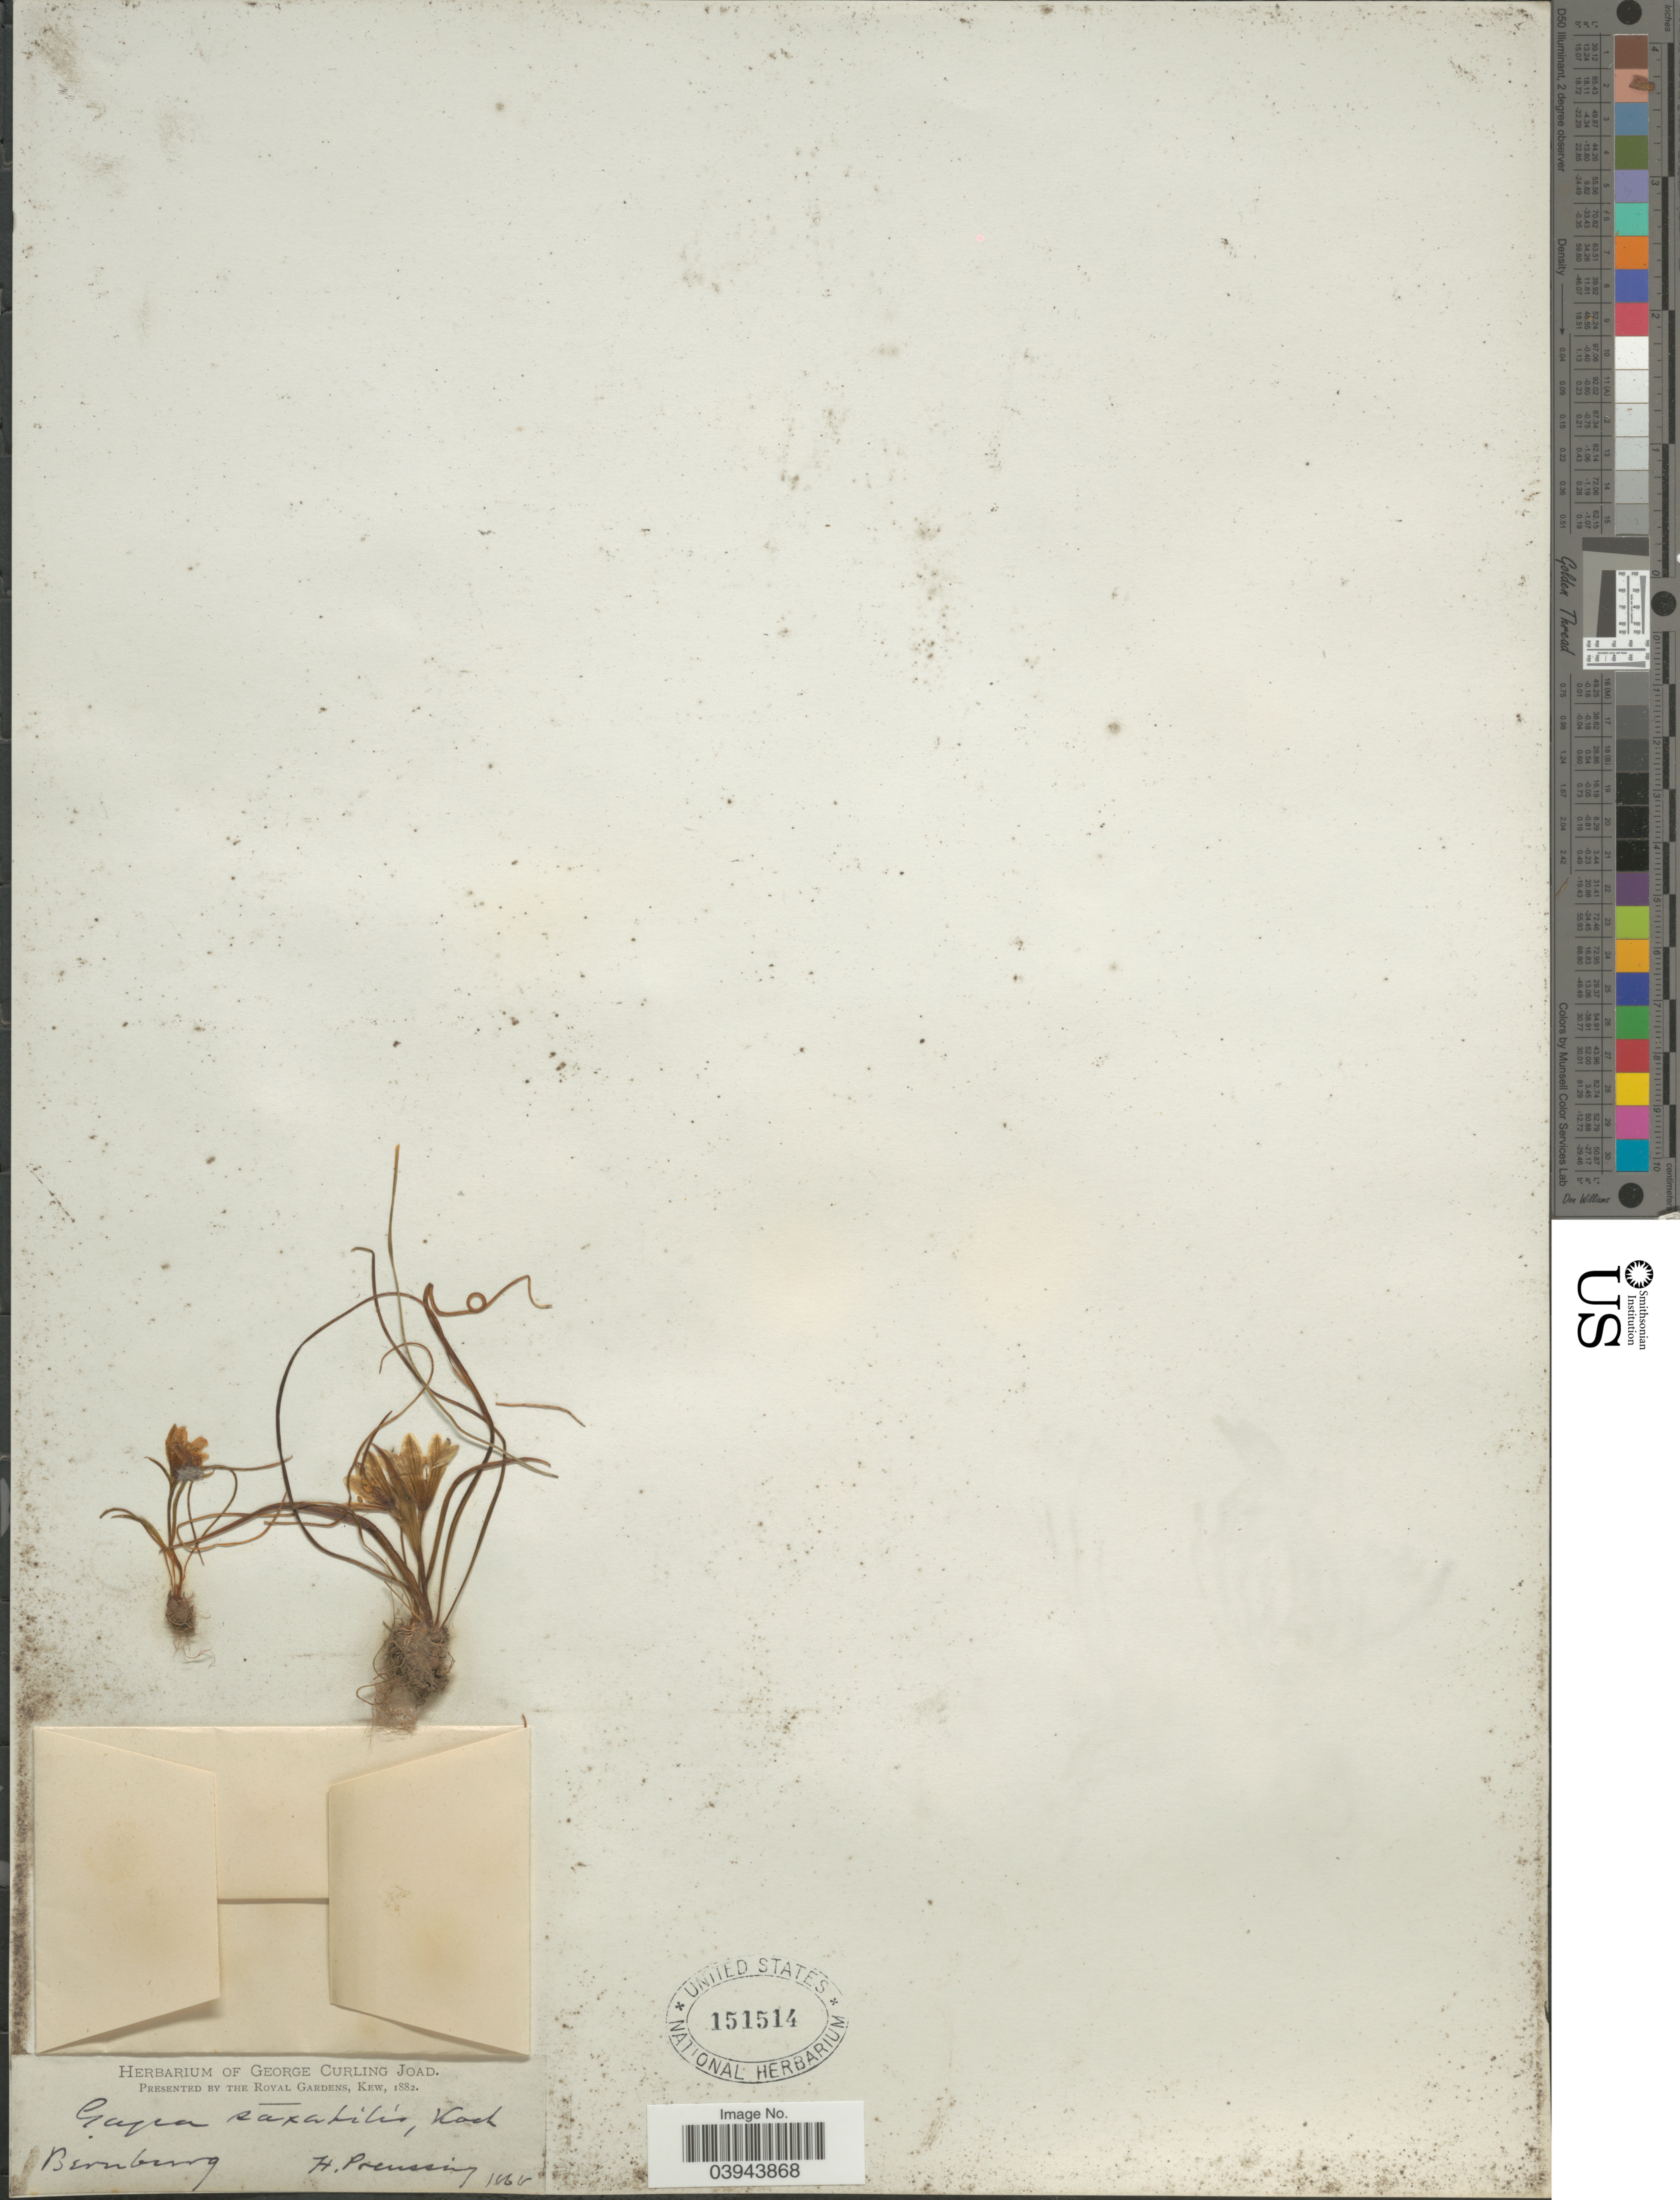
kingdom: Plantae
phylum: Tracheophyta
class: Liliopsida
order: Liliales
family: Liliaceae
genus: Gagea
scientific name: Gagea saxatilis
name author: Schult. f.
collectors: H. Preussing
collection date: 1864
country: Germany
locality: Bernburg.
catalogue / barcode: US 151514